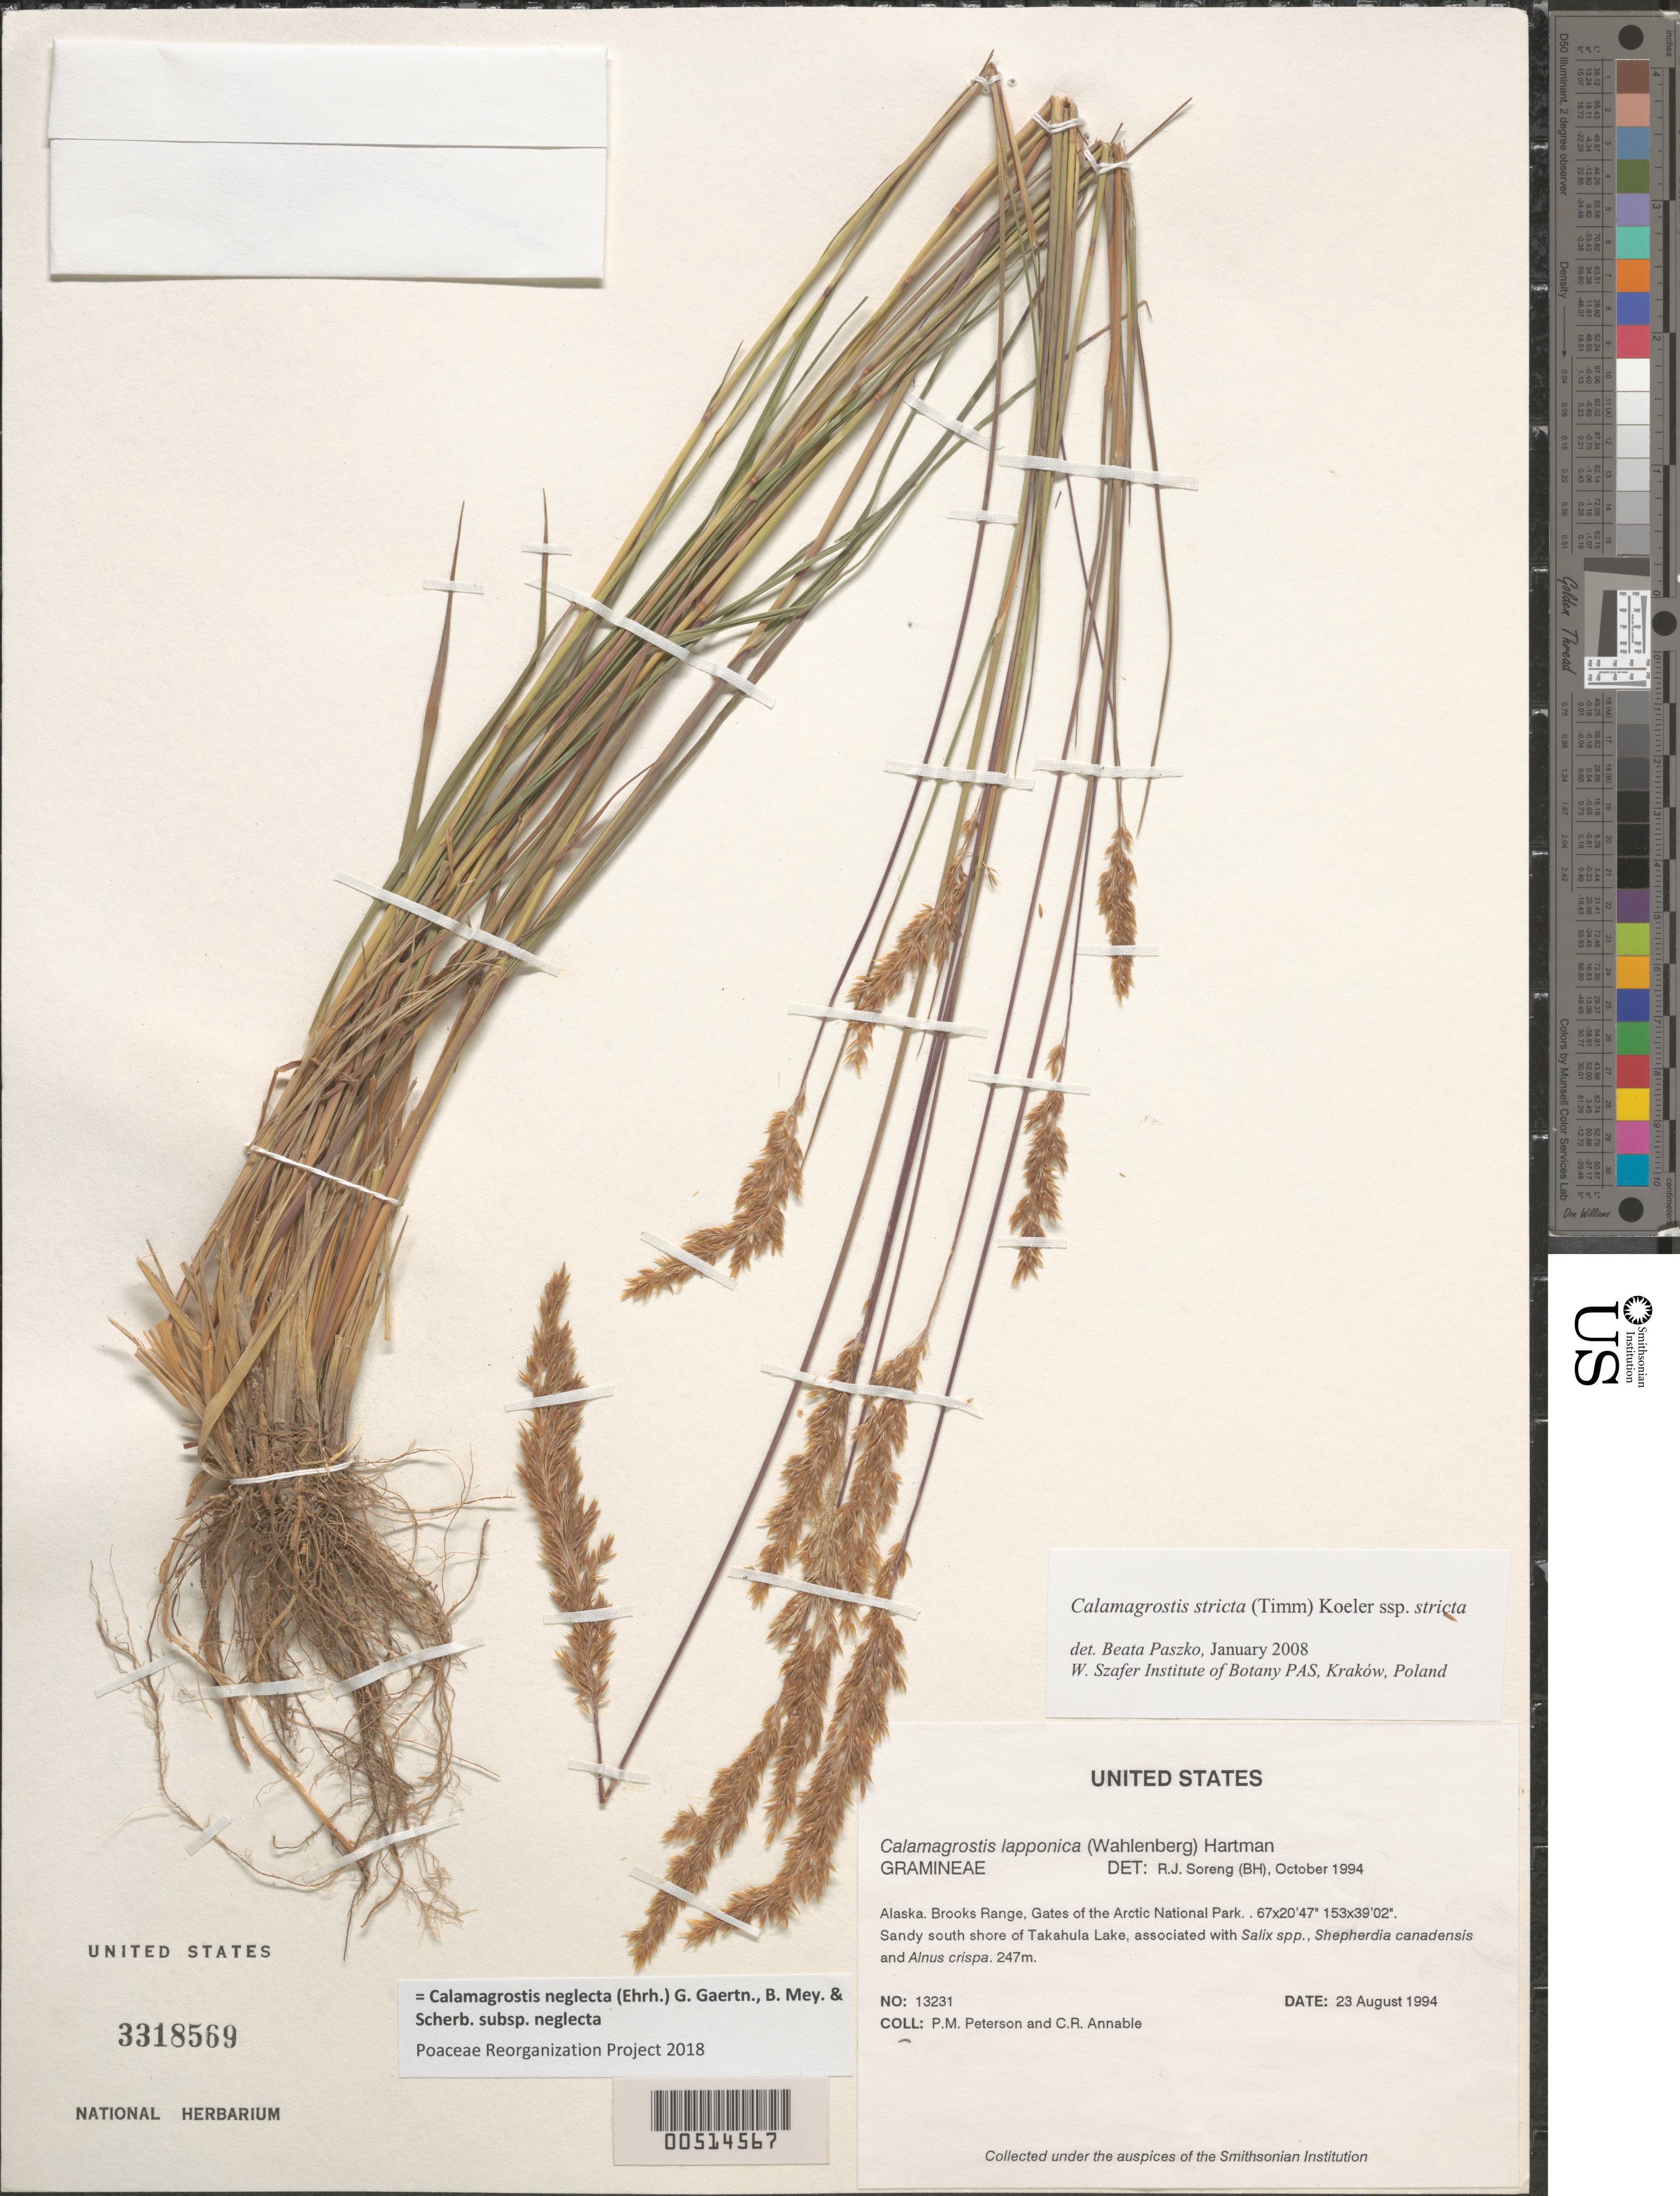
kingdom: Plantae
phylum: Tracheophyta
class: Liliopsida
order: Poales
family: Poaceae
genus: Calamagrostis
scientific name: Calamagrostis neglecta subsp. neglecta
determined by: Poaceae Reorganization Project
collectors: P. M. Peterson & C. R. Annable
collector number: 13231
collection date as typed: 23 Aug 1994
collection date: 1994-08-23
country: United States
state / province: Alaska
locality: Brooks Range, Gates of the Arctic National Park.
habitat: Sandy south shore of Takahula Lake, associated with {Salix spp.}, {Shepherdia canadensis} and {Alnus crispa}.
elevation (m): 247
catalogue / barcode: US 3318569